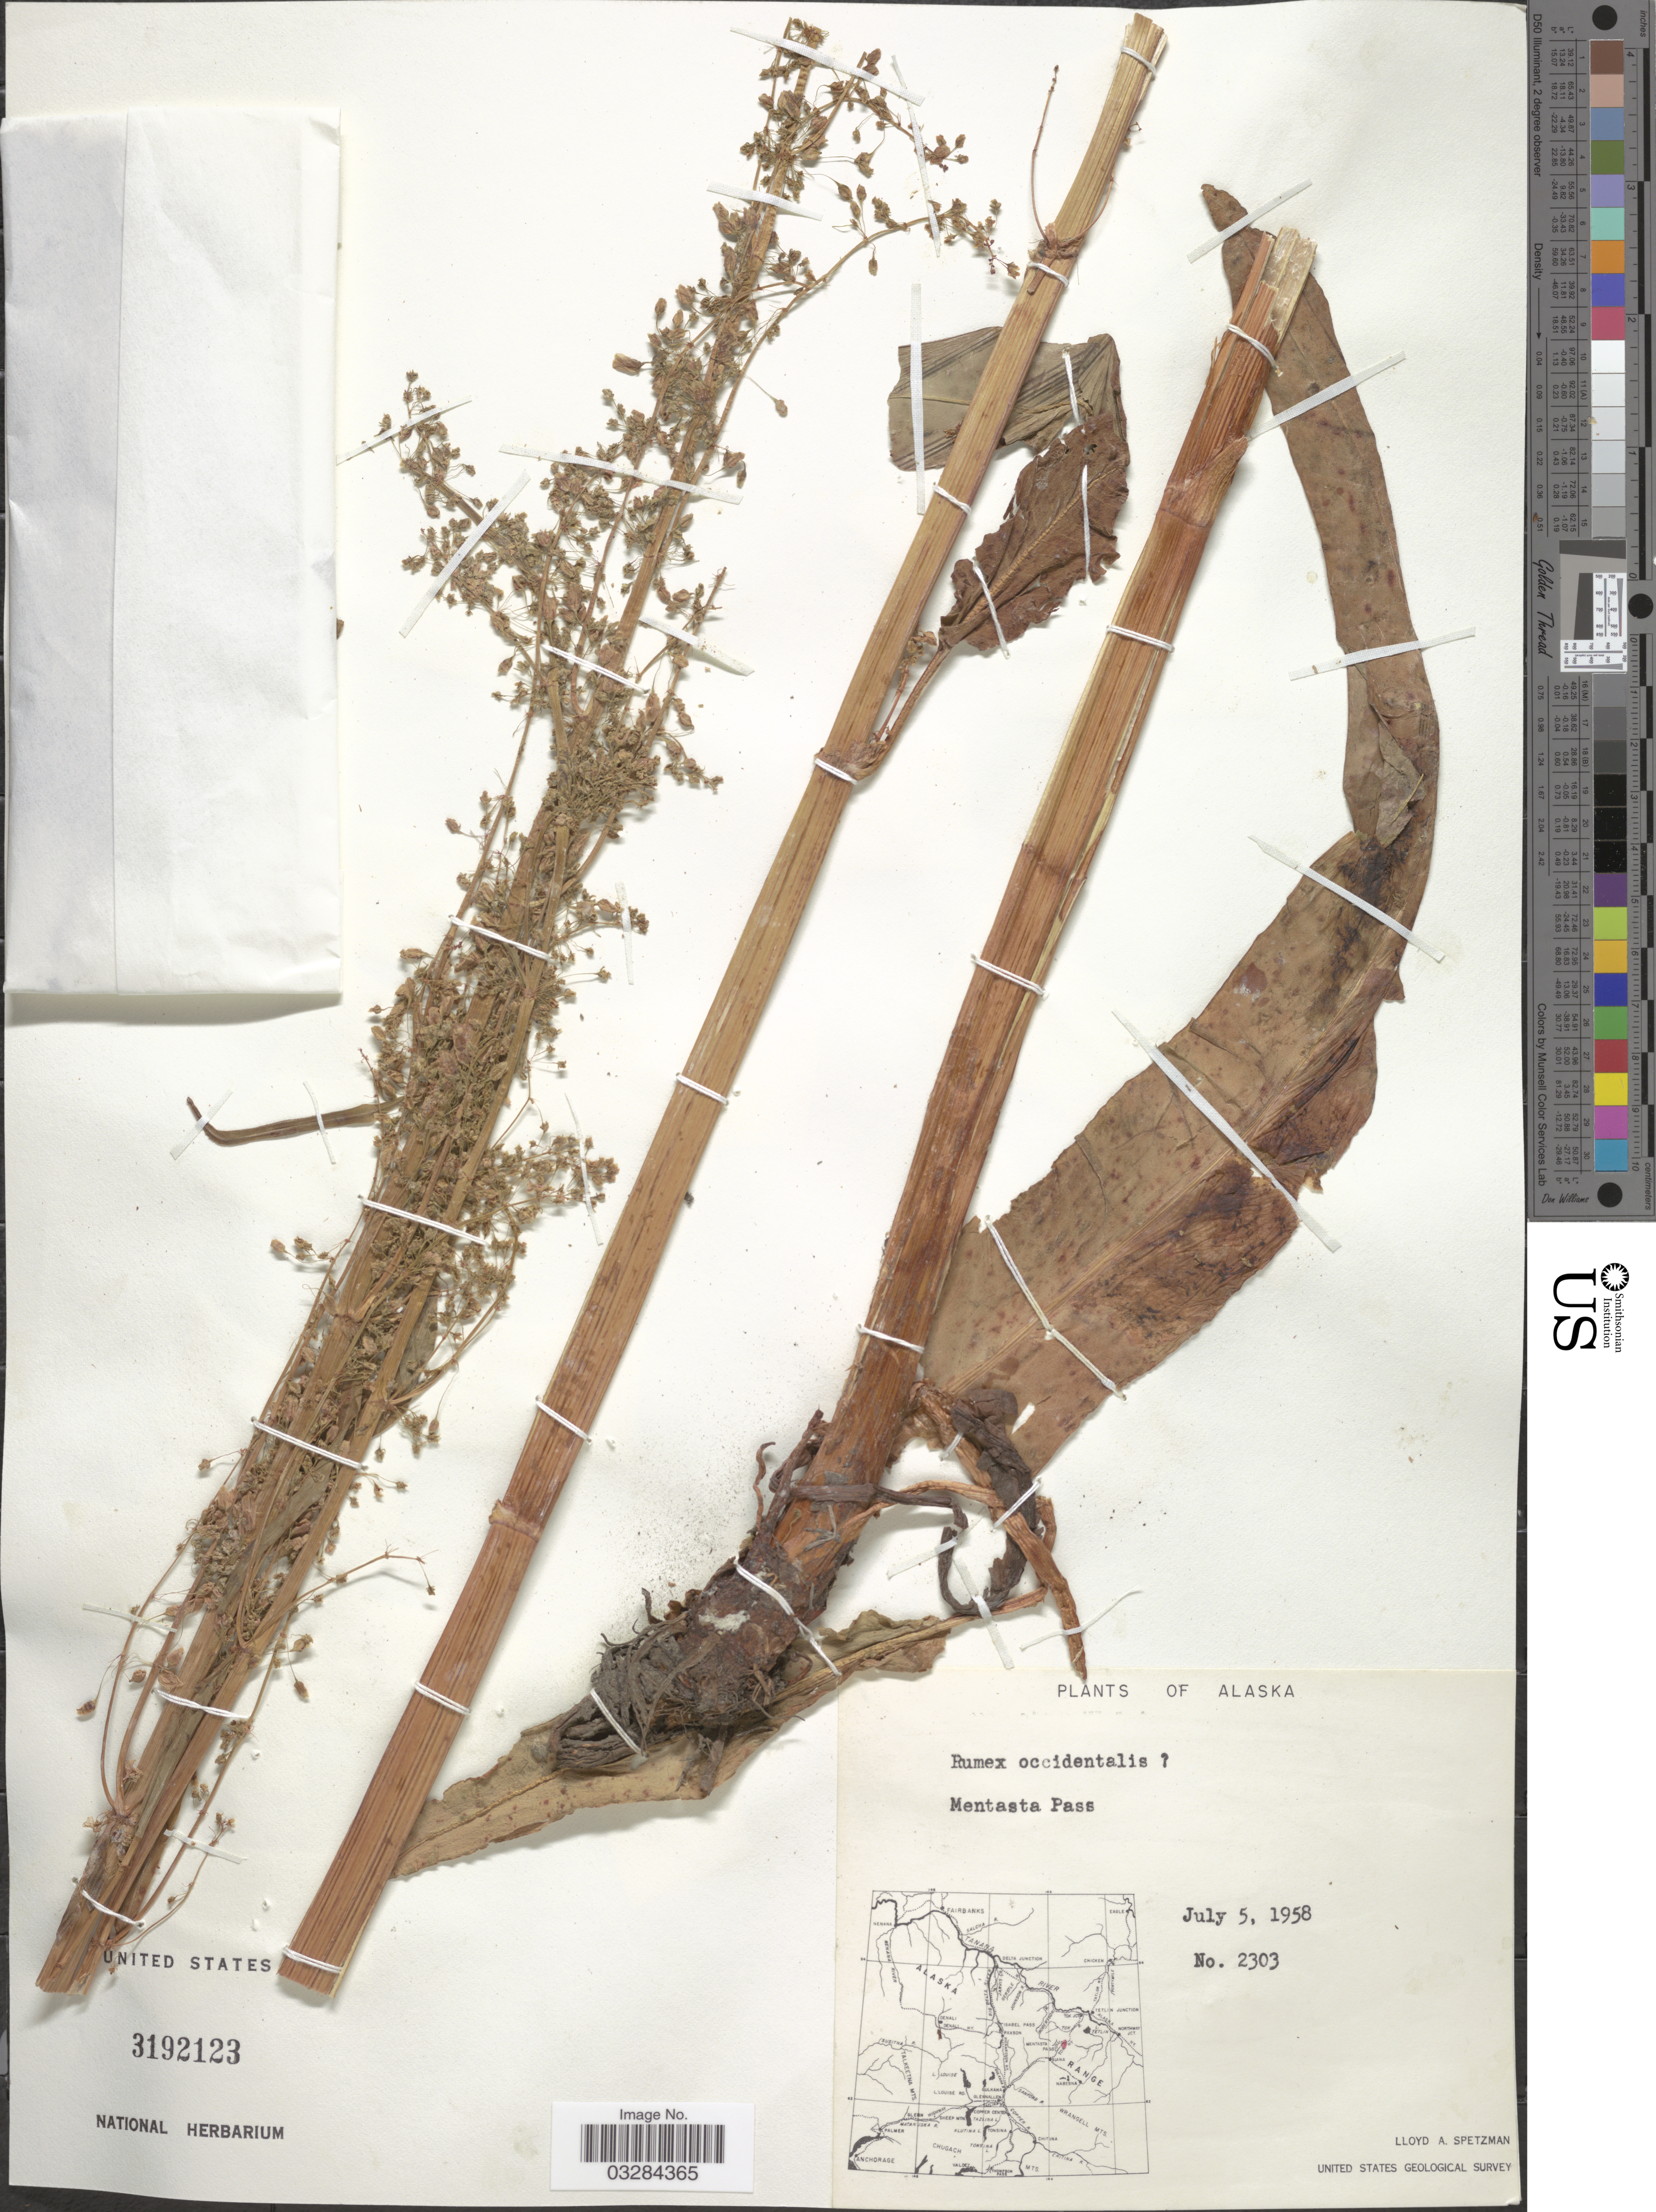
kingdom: Plantae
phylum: Tracheophyta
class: Magnoliopsida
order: Caryophyllales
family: Polygonaceae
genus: Rumex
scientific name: Rumex occidentalis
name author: S. Watson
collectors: L. Spetzman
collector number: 2303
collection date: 1958-07-05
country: United States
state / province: Alaska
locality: Mentasta Pass.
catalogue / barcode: US 3192123